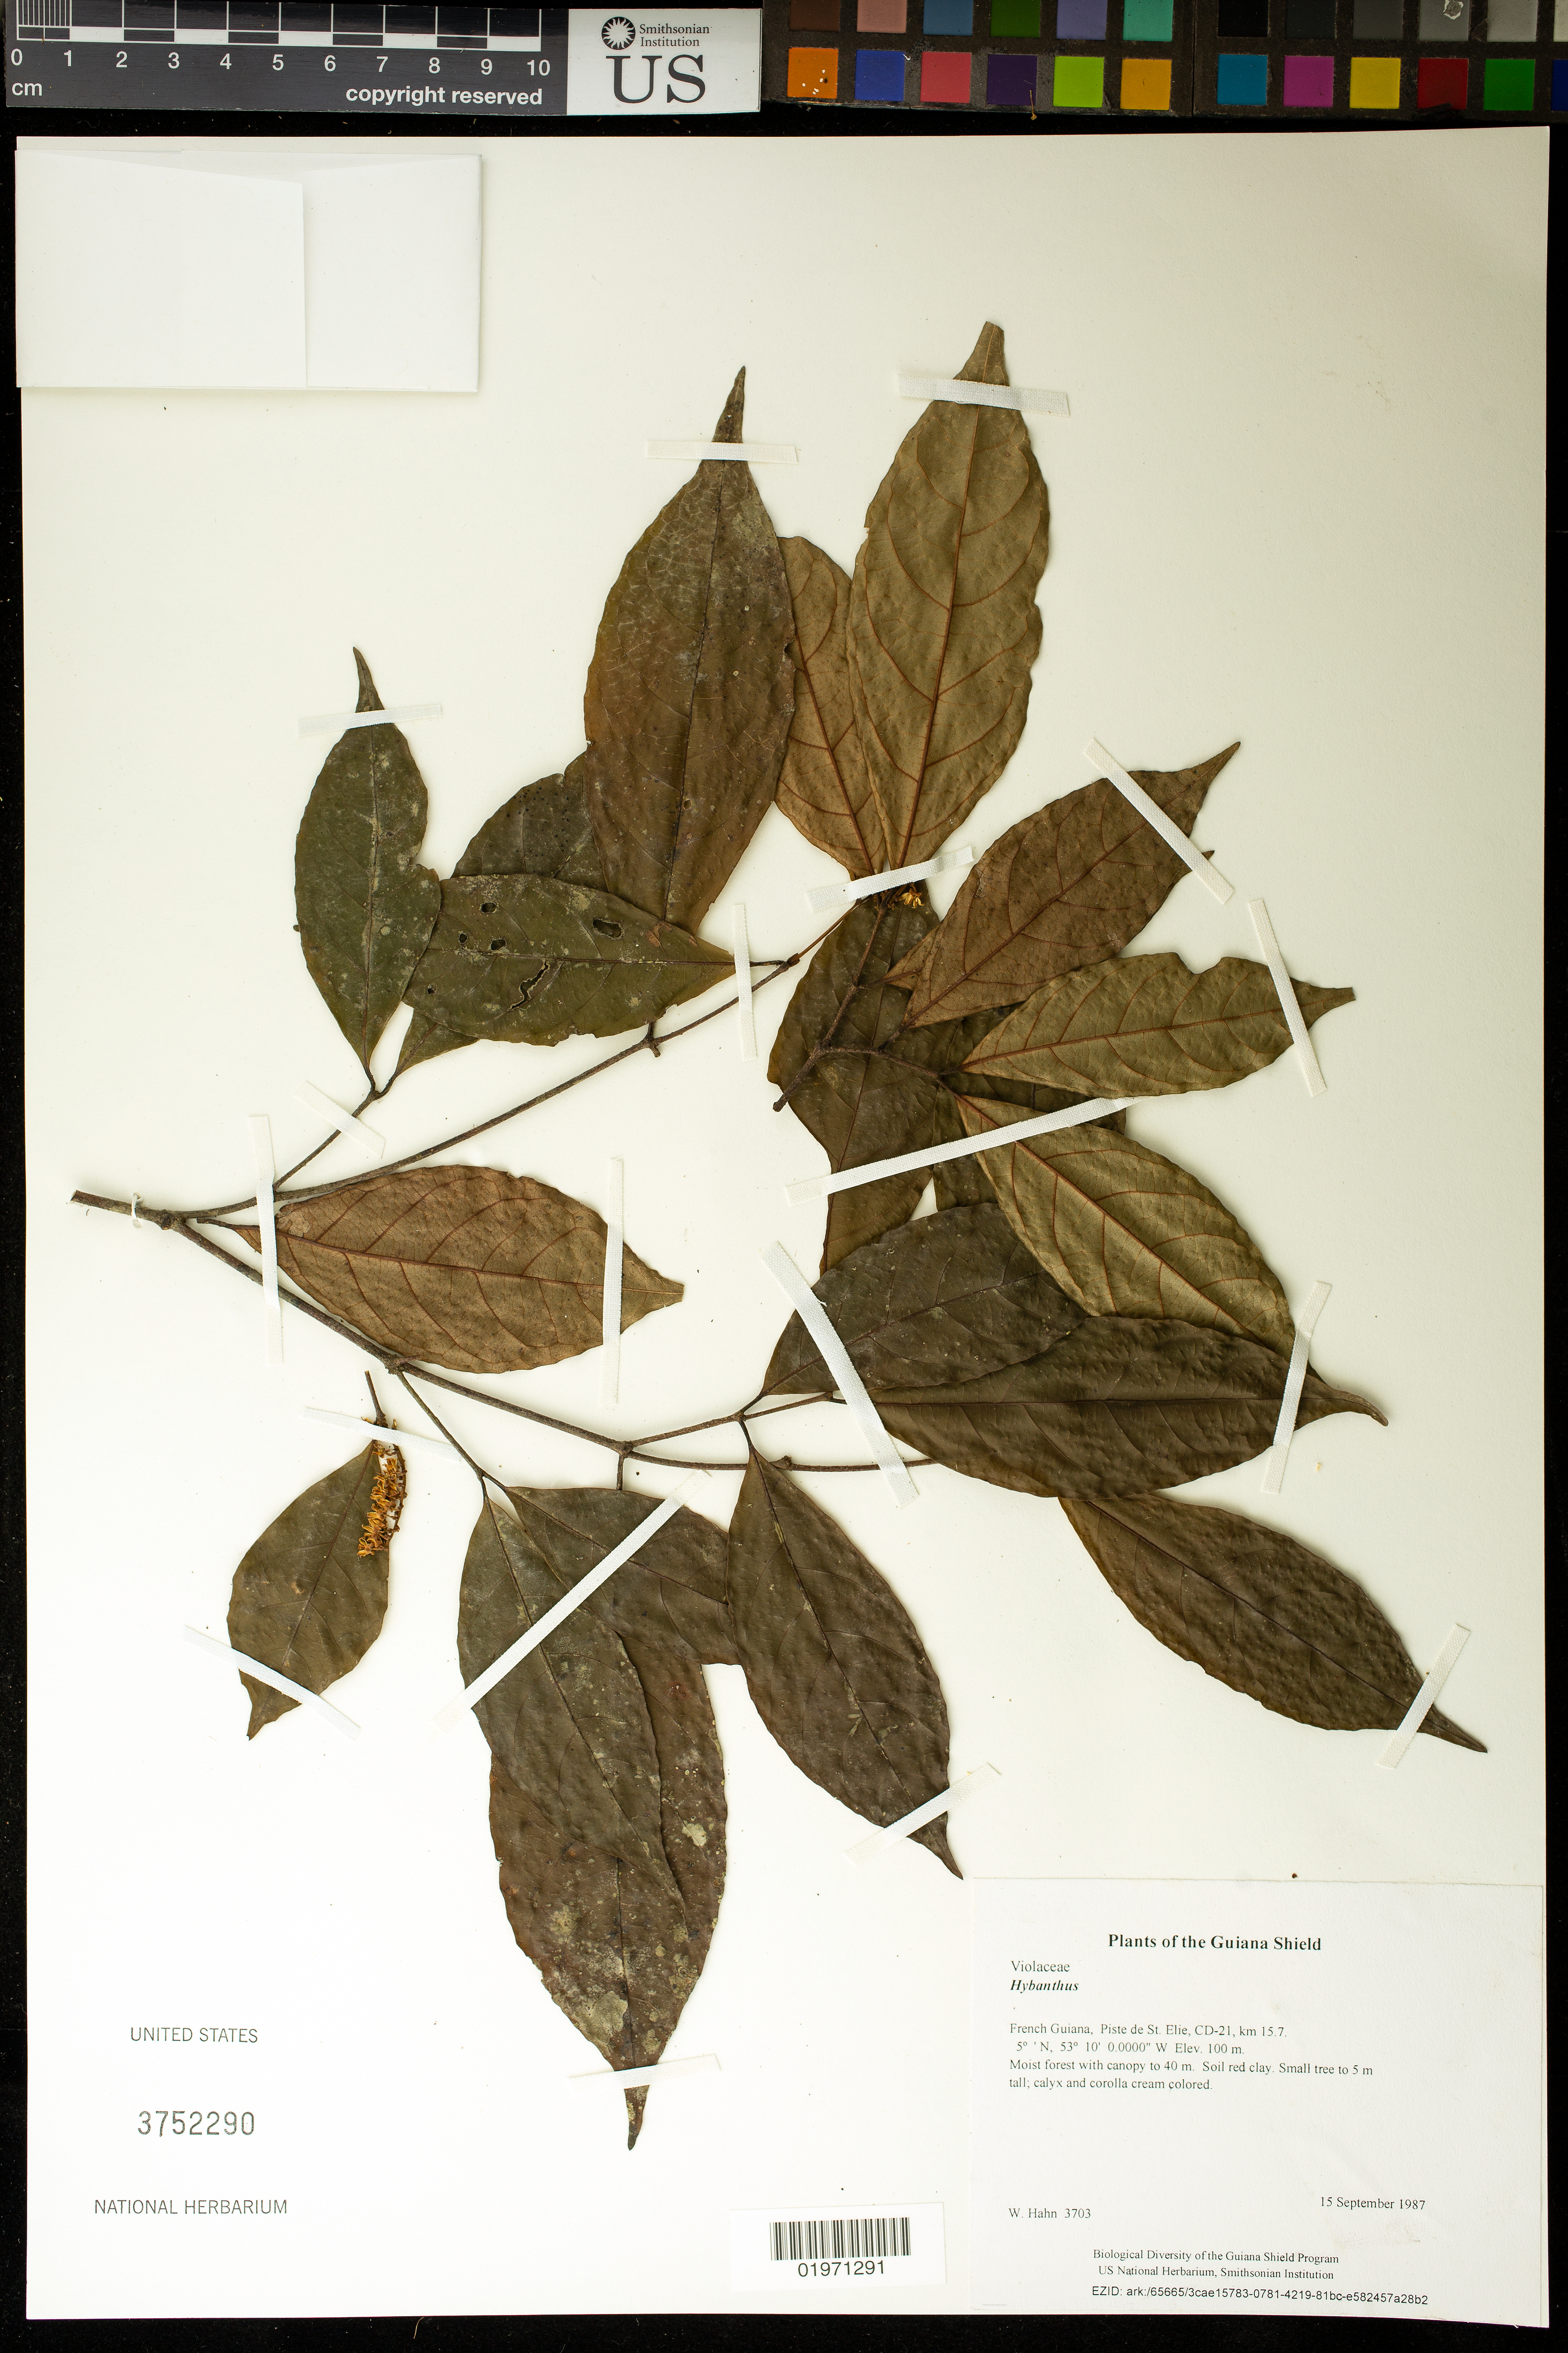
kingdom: Plantae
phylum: Tracheophyta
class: Magnoliopsida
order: Malpighiales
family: Violaceae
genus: Hybanthus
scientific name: Hybanthus sp.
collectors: W. Hahn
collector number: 3703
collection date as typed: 15 September 1987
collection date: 1987-09-15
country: French Guiana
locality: Piste de St. Elie, CD-21, km 15.7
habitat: Moist forest with canopy to 40 m. Soil red clay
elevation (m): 100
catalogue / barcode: US 3752290